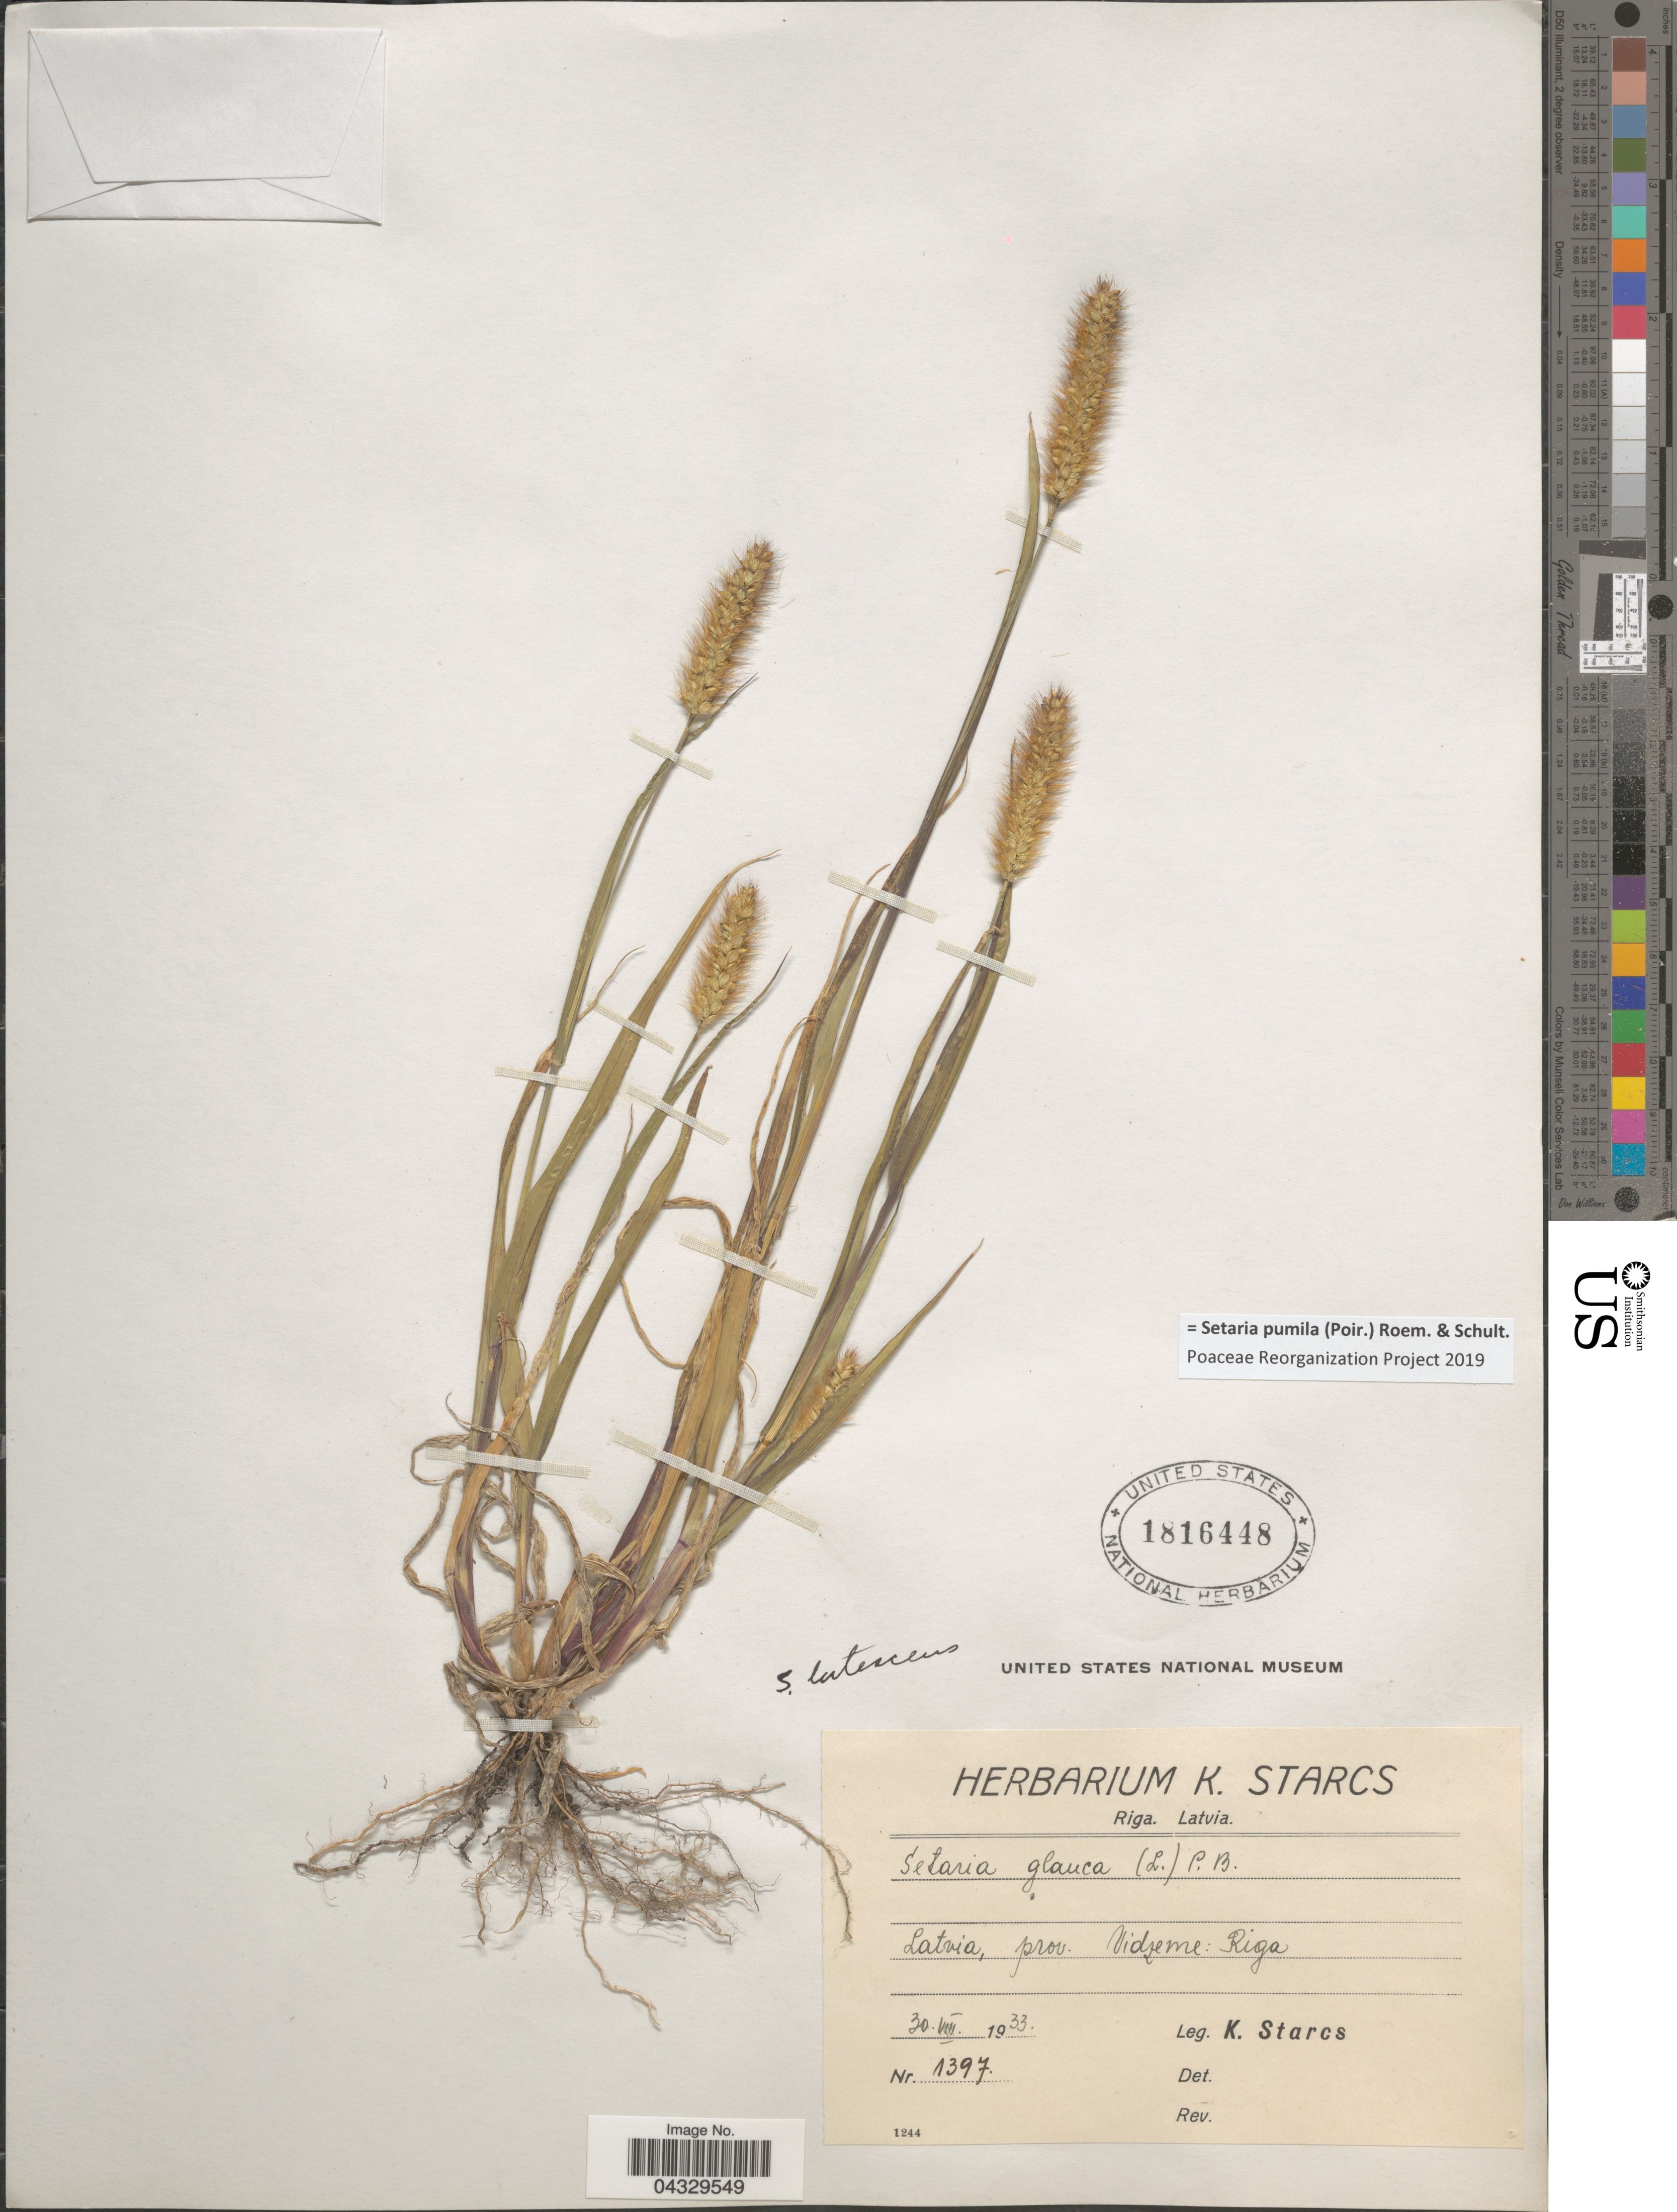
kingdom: Plantae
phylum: Tracheophyta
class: Liliopsida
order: Poales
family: Poaceae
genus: Setaria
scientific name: Setaria pumila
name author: (Poir.) Roem. & Schult.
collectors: K. Starcs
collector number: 1397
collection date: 1933-08-30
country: Latvia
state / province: Riga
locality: Prov. Vidzeme: Riga.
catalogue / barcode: US 1816448